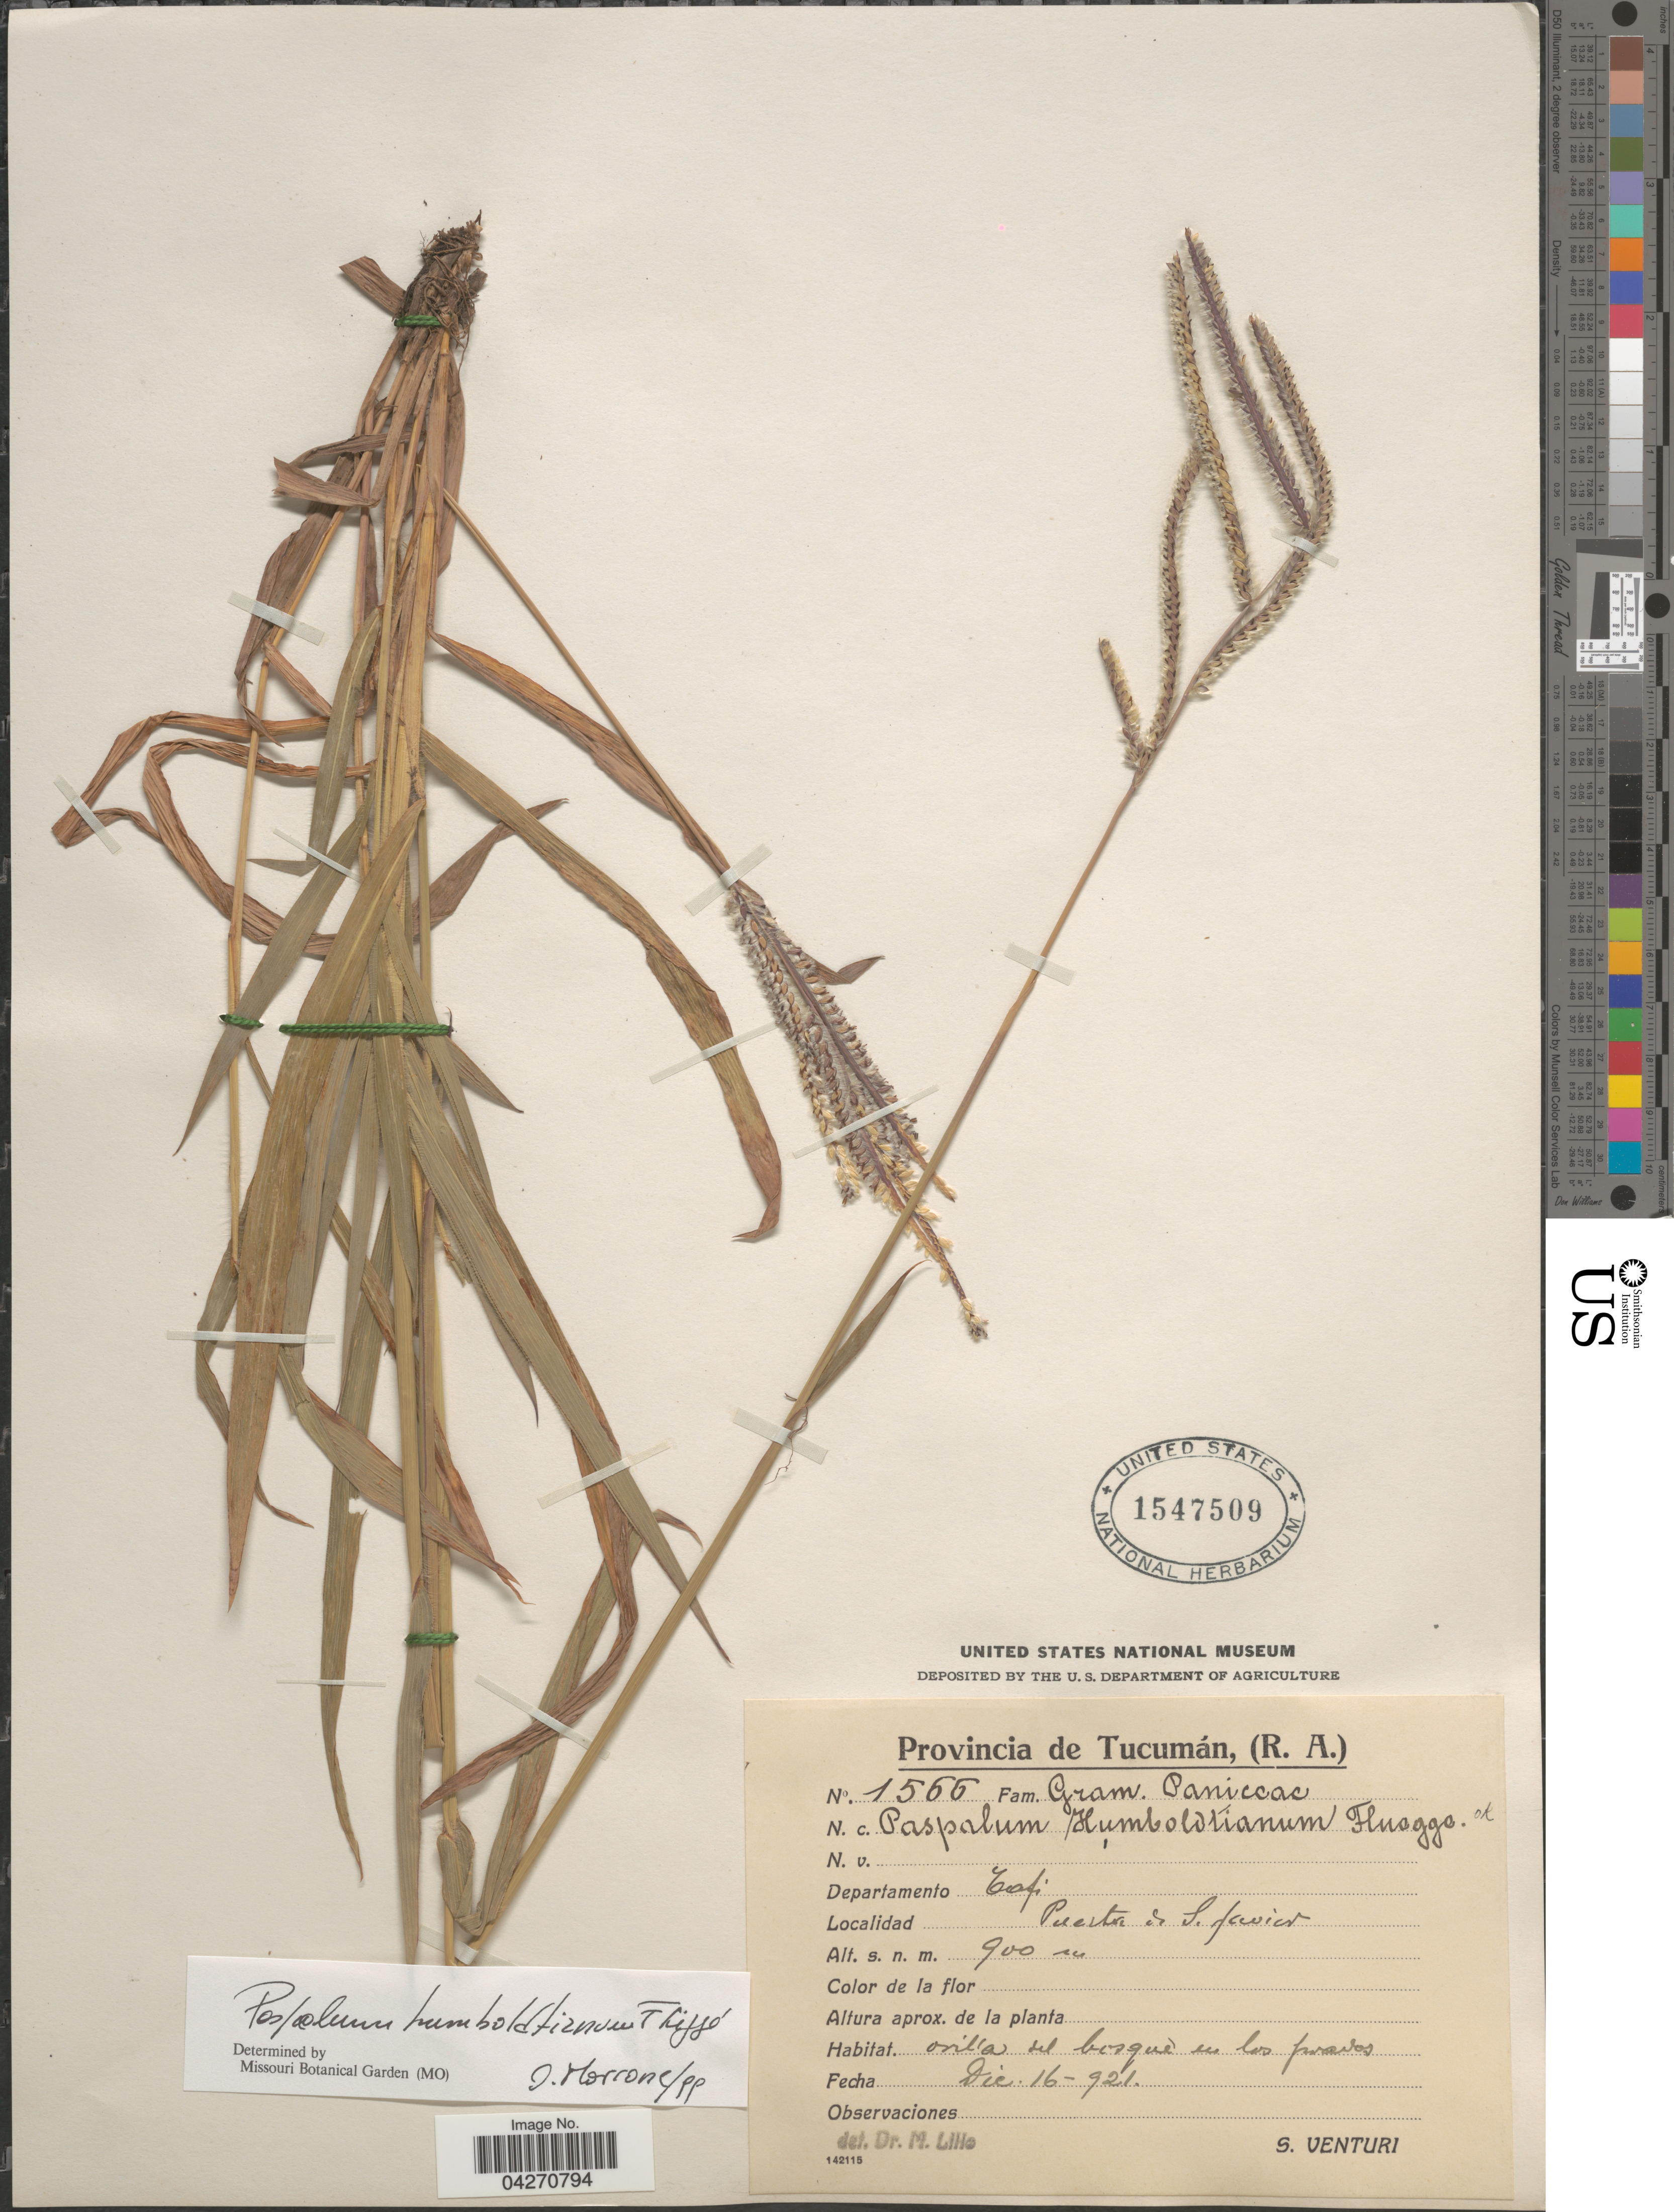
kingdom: Plantae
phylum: Tracheophyta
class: Liliopsida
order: Poales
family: Poaceae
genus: Paspalum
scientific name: Paspalum humboldtianum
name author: Flüggé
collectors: S. Venturi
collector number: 1566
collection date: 1921-12-16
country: Argentina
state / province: Tucuman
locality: Departamento Tafi. Puesta d S.Javier.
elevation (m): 900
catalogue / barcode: US 1547509